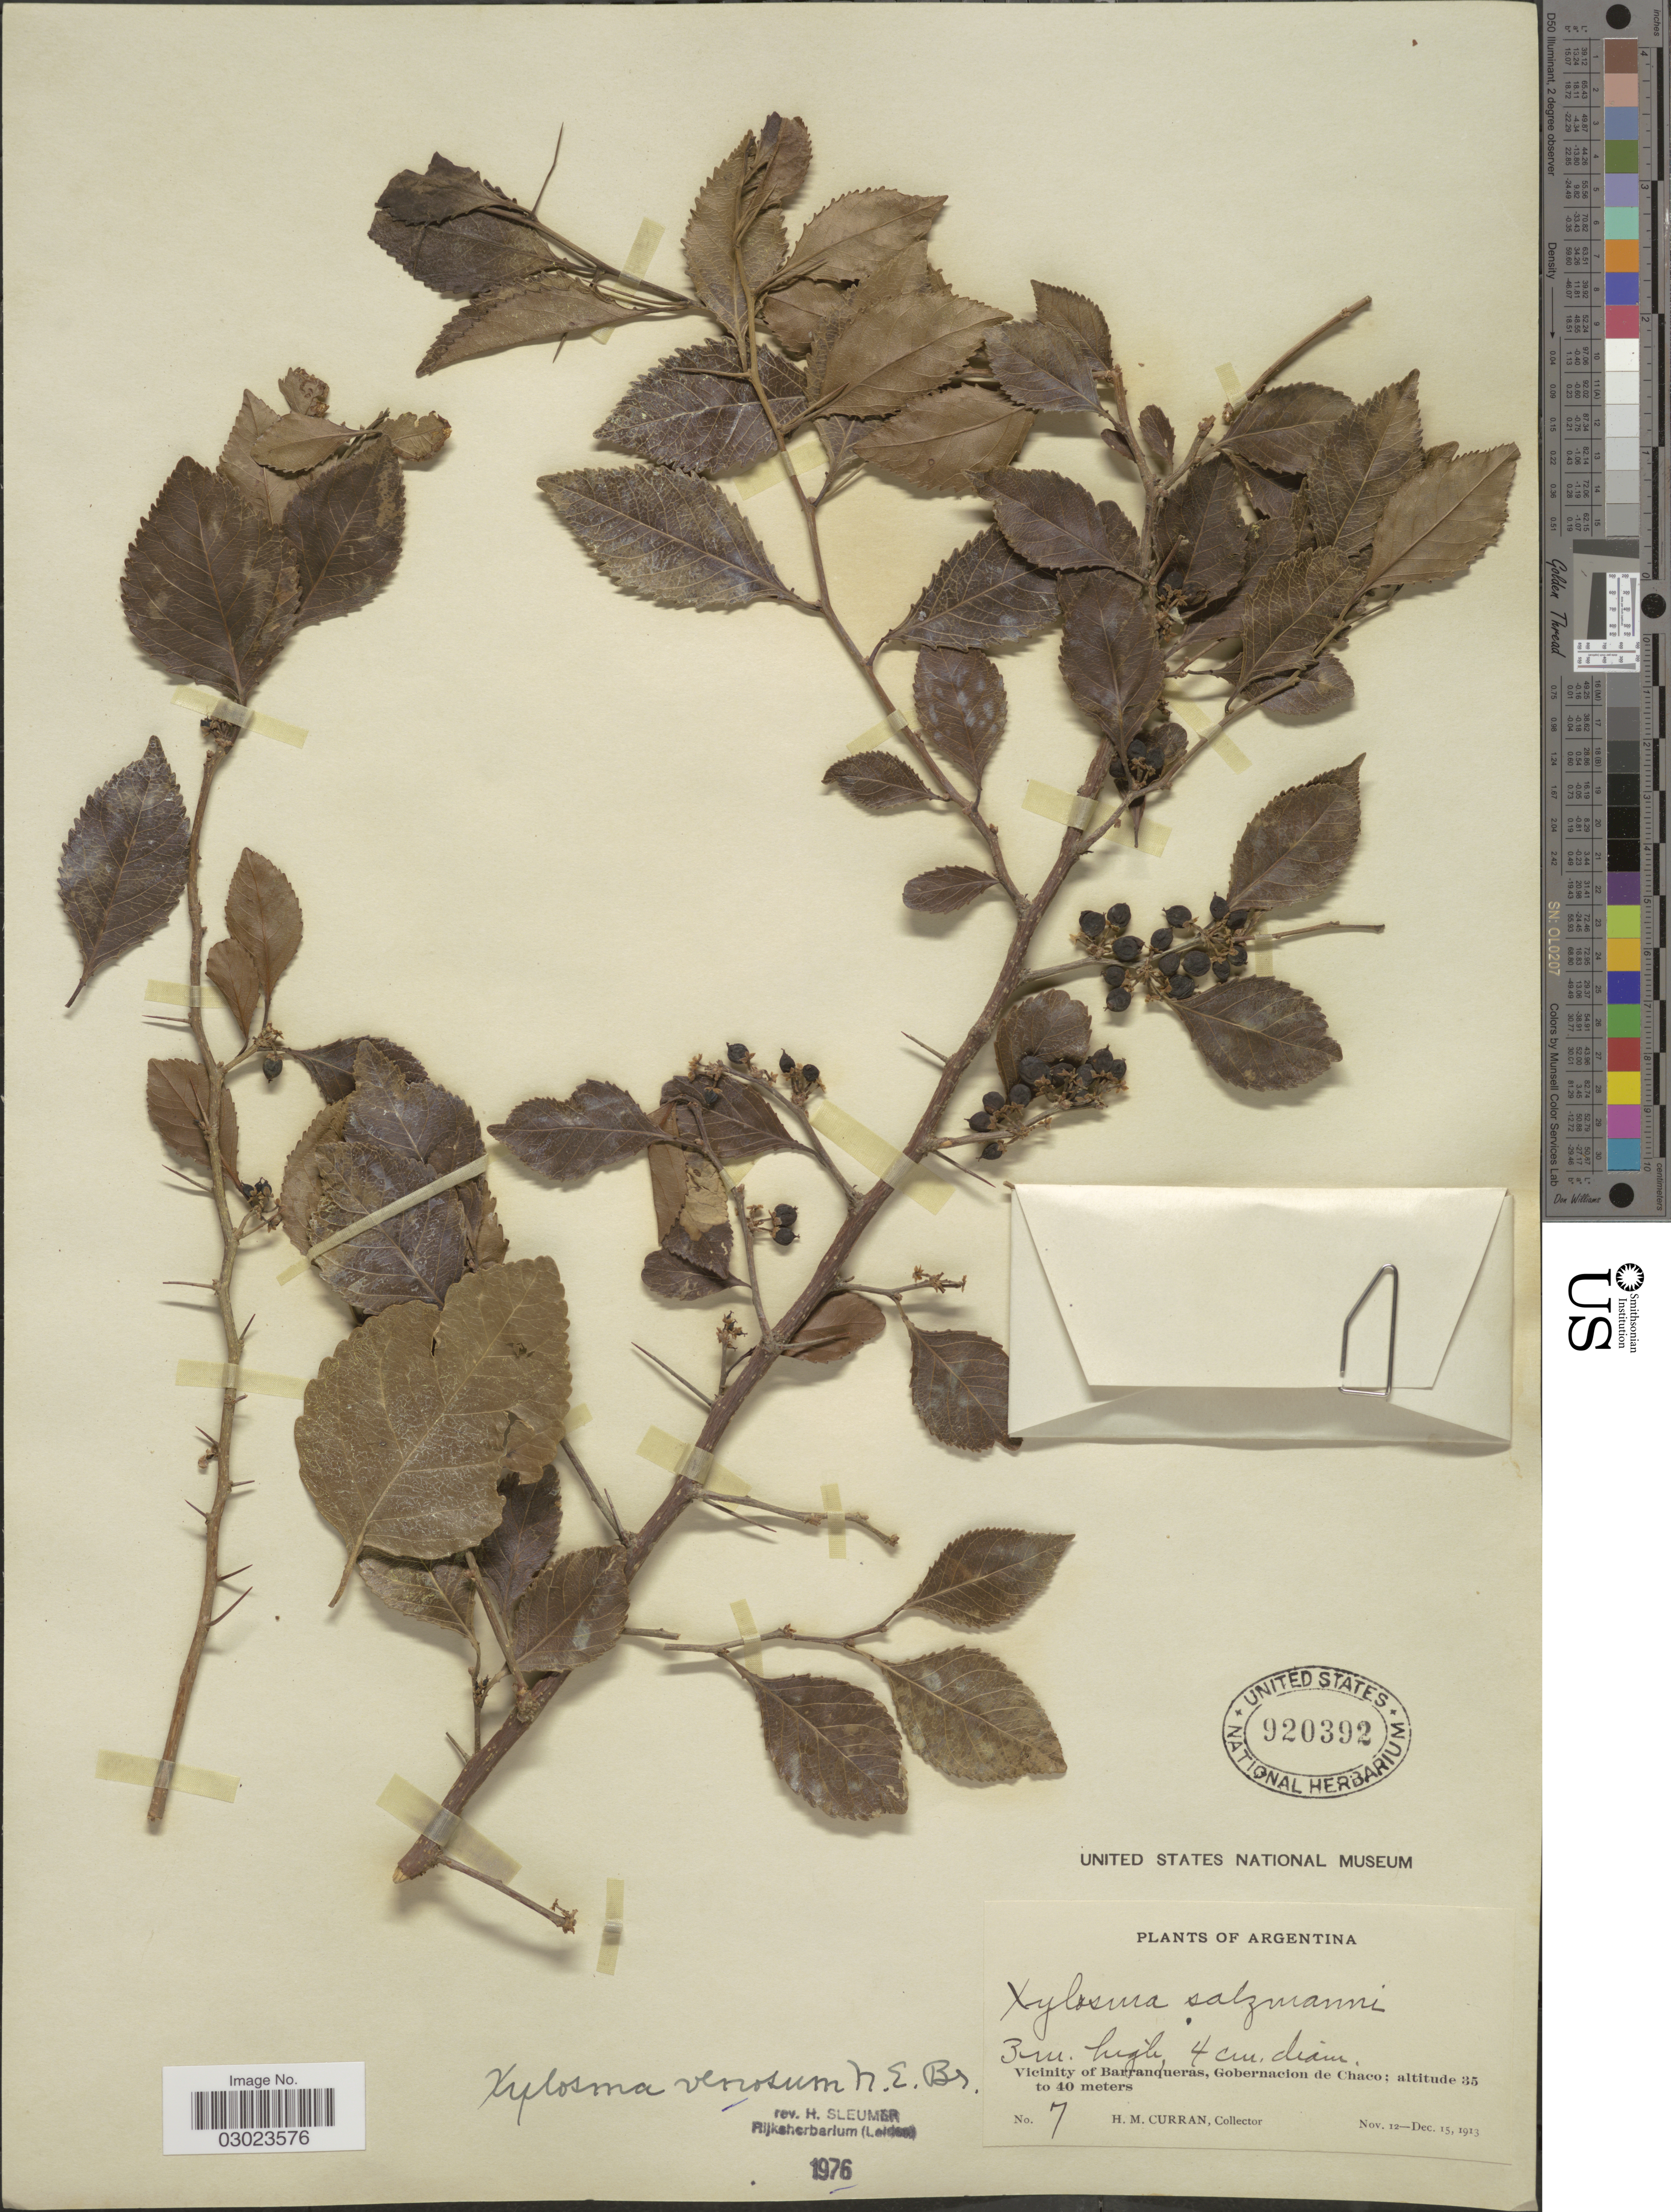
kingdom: Plantae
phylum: Tracheophyta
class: Magnoliopsida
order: Malpighiales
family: Salicaceae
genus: Xylosma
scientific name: Xylosma venosa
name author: N.E. Br.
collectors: H. M. Curran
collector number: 7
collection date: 1913-11-12/1913-12-15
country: Argentina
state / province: Chaco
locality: Vicinity of Barranqueras, Gobernacion de Chaco.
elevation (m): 35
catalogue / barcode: US 920392